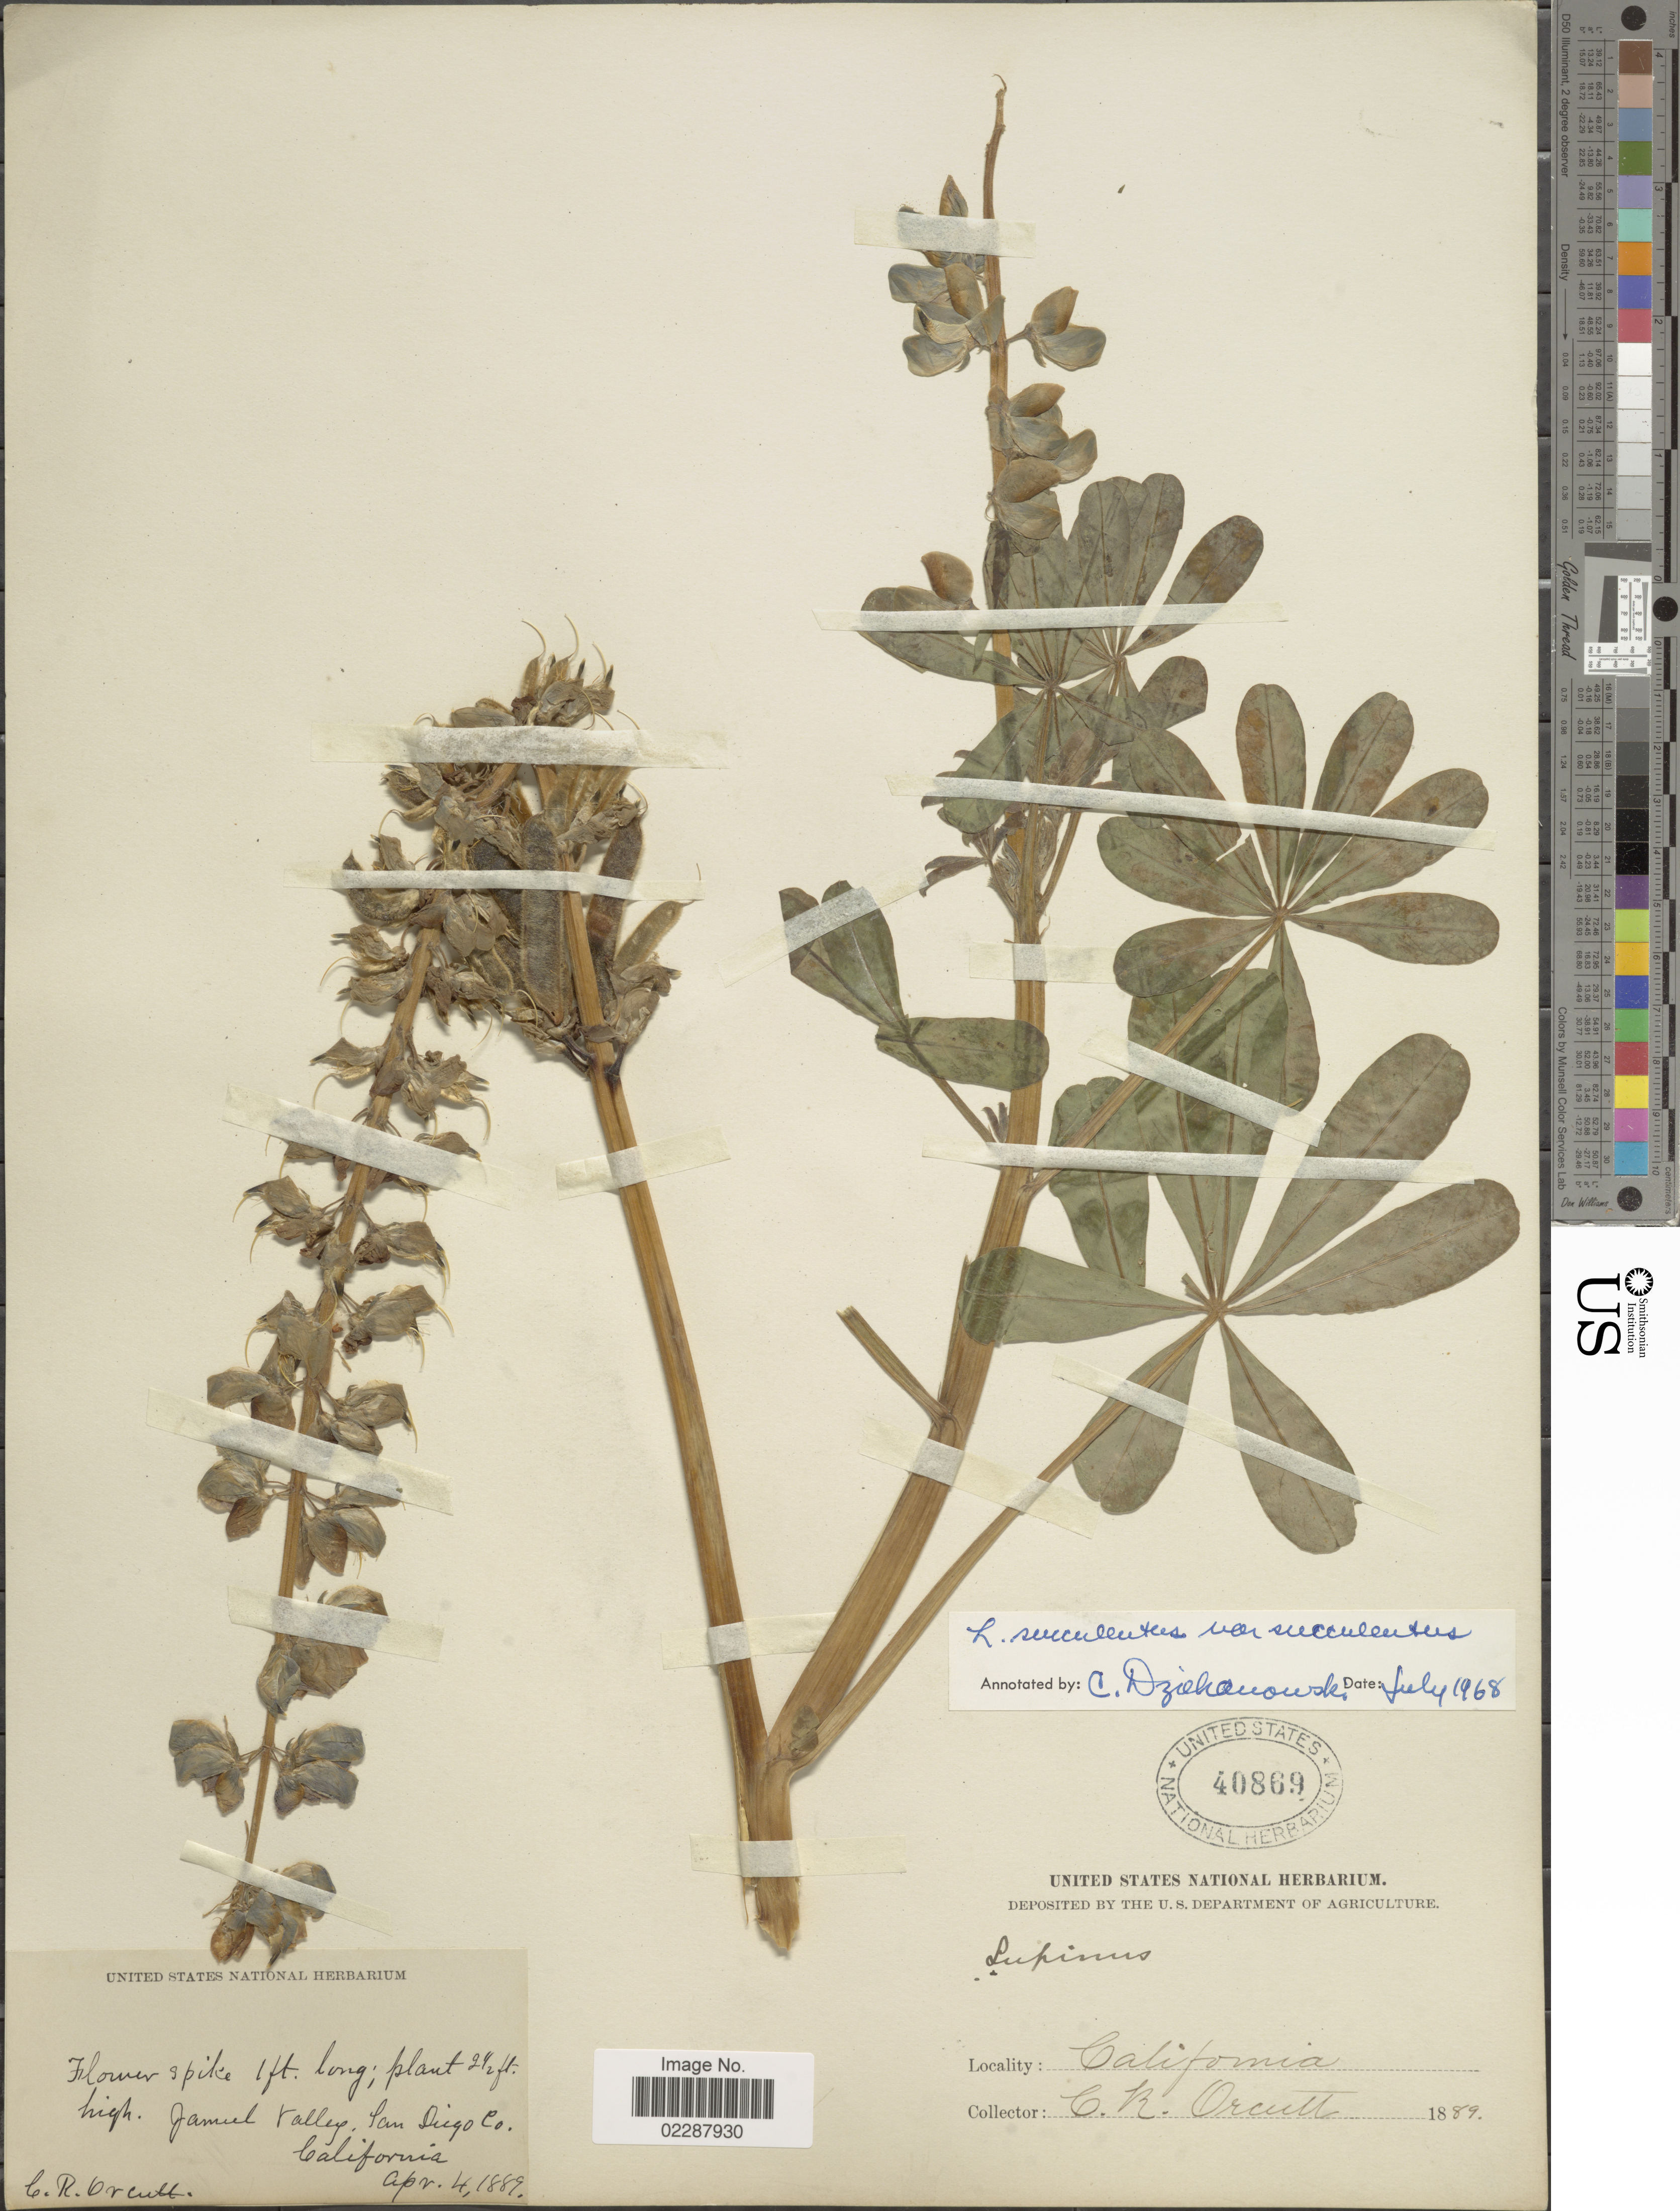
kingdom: Plantae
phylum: Tracheophyta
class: Magnoliopsida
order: Fabales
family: Fabaceae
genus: Lupinus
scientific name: Lupinus succulentus var. succulentus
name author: Douglas ex K. Koch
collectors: C. R. Orcutt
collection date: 1889-04-04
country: United States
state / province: California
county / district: San Diego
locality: Jamuel Valley, San Diego Co.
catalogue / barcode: US 40869